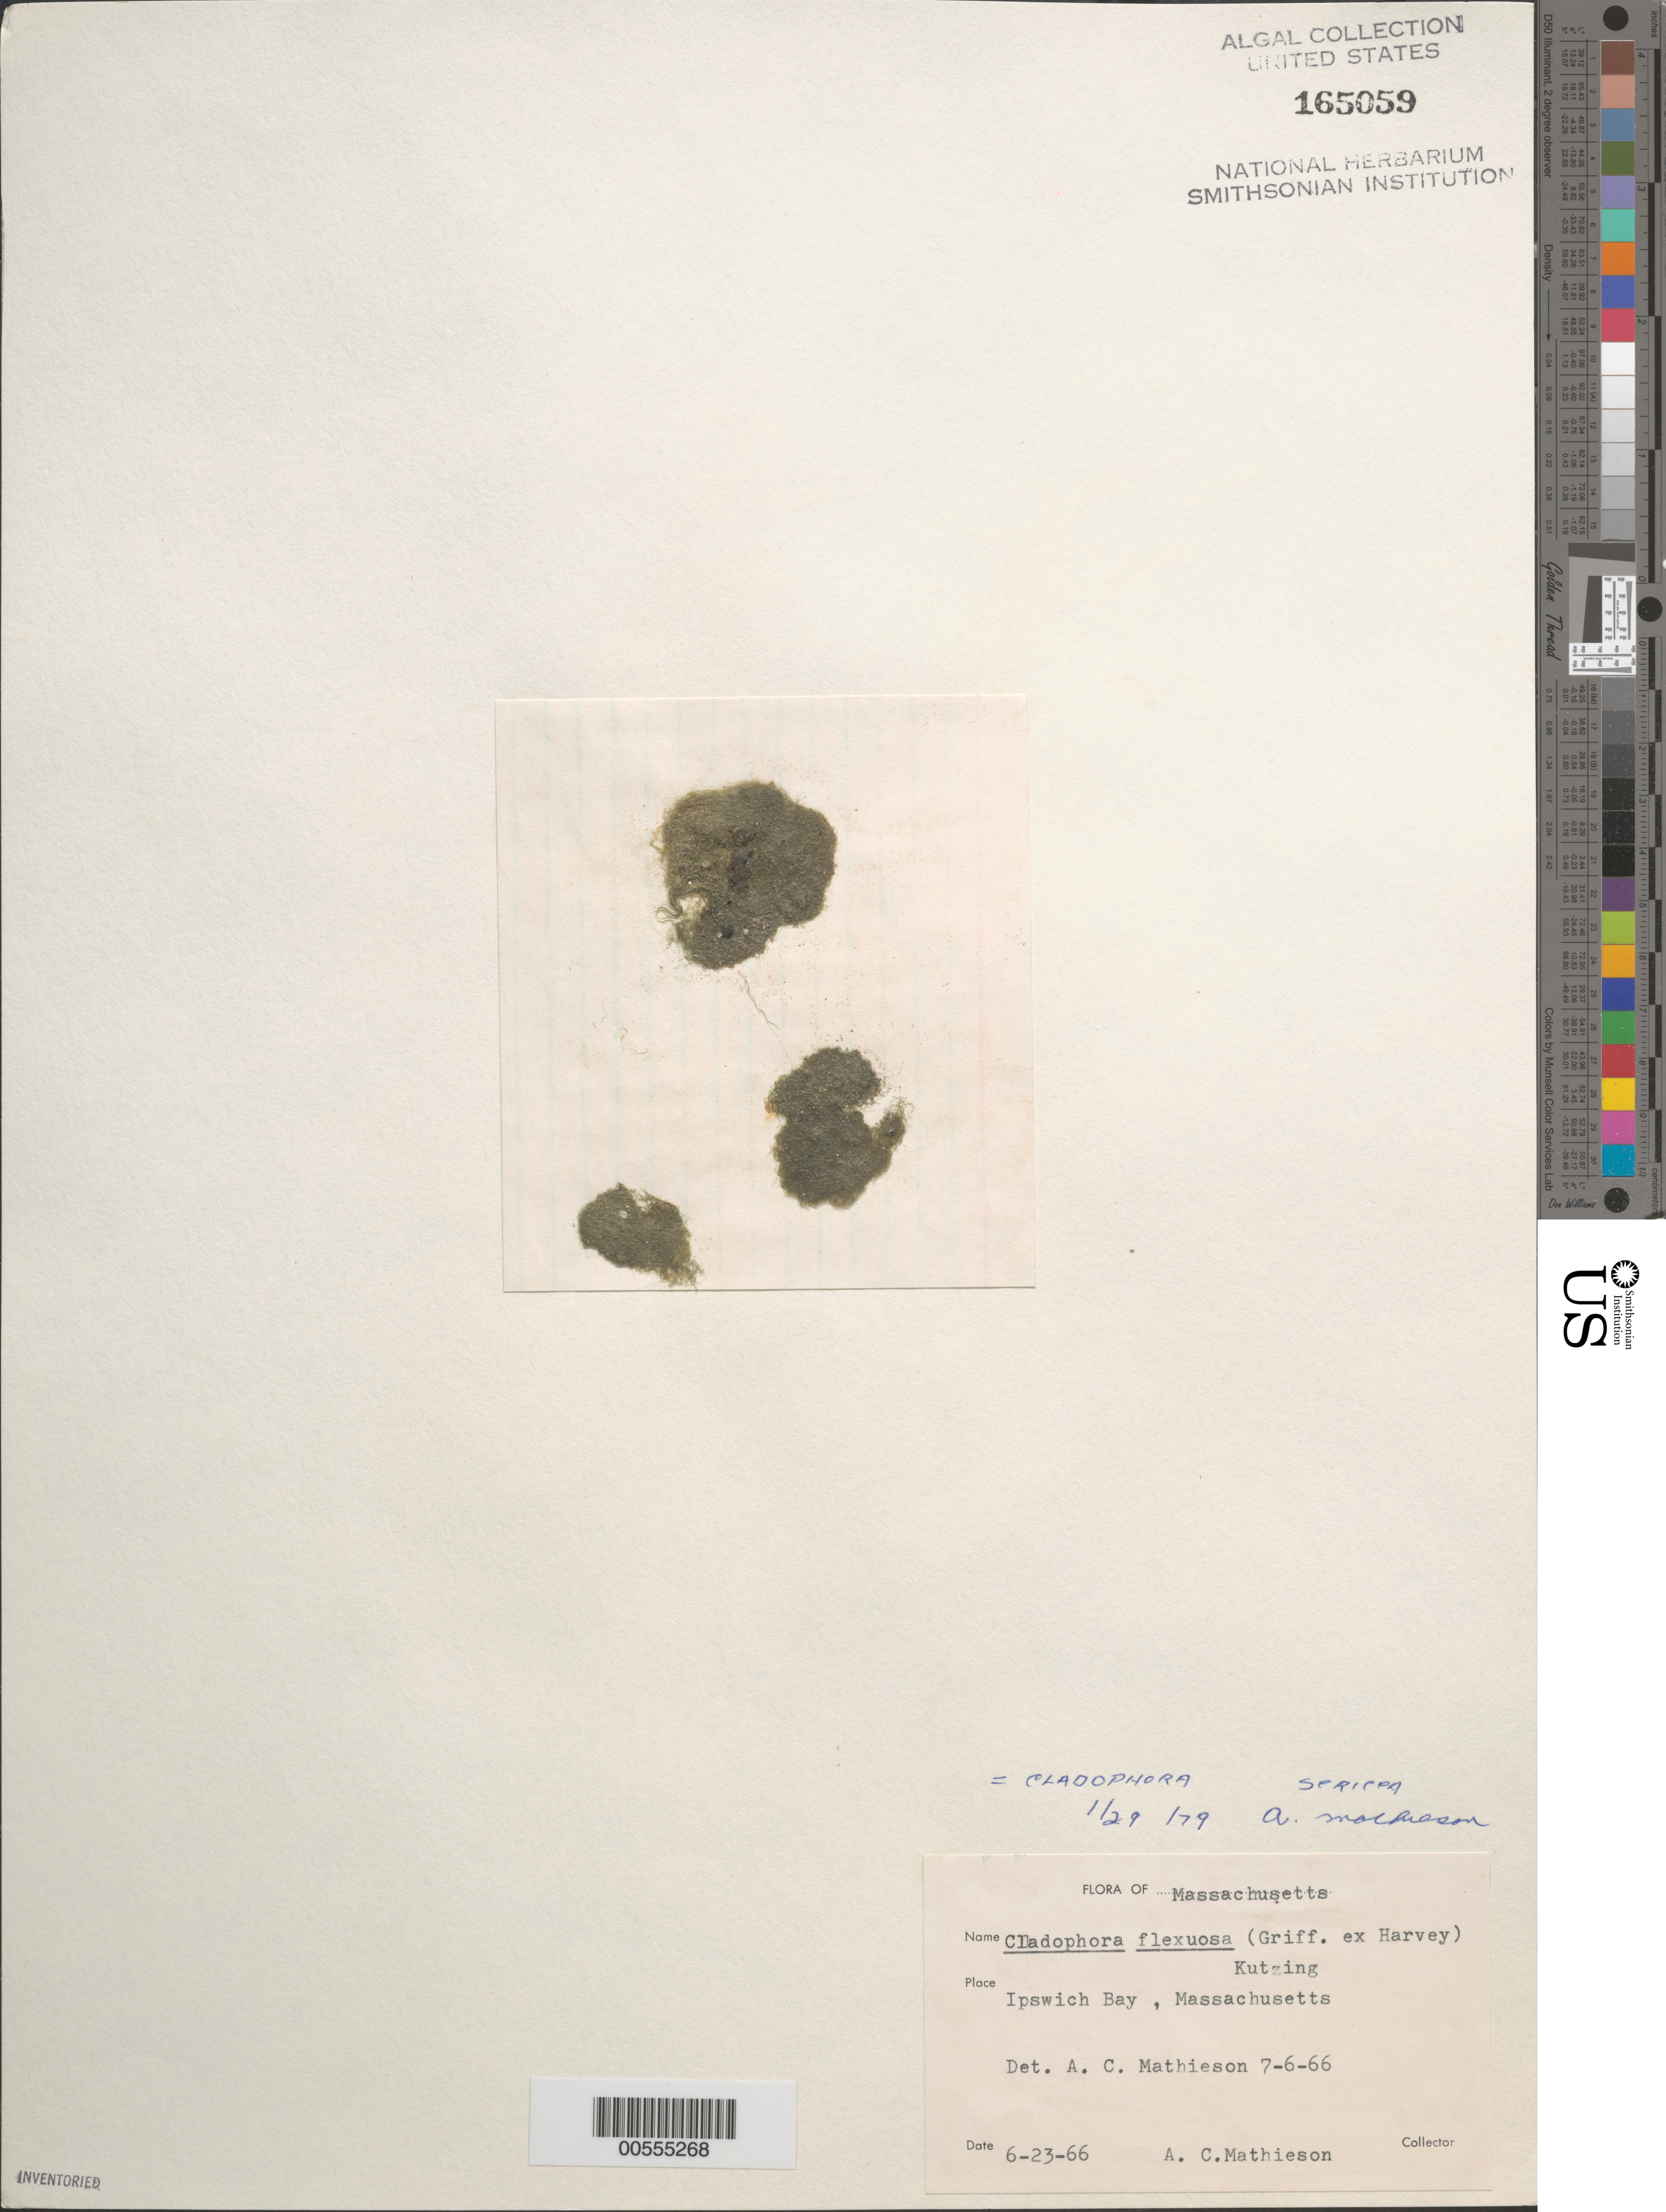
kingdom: Plantae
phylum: Chlorophyta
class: Ulvophyceae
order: Cladophorales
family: Cladophoraceae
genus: Cladophora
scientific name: Cladophora sericea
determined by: Mathieson, A. C.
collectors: A. C. Mathieson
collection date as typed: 23 Jun 1966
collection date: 1966-06-23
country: United States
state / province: Massachusetts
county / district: Essex County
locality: Ipswich Bay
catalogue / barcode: US 165059